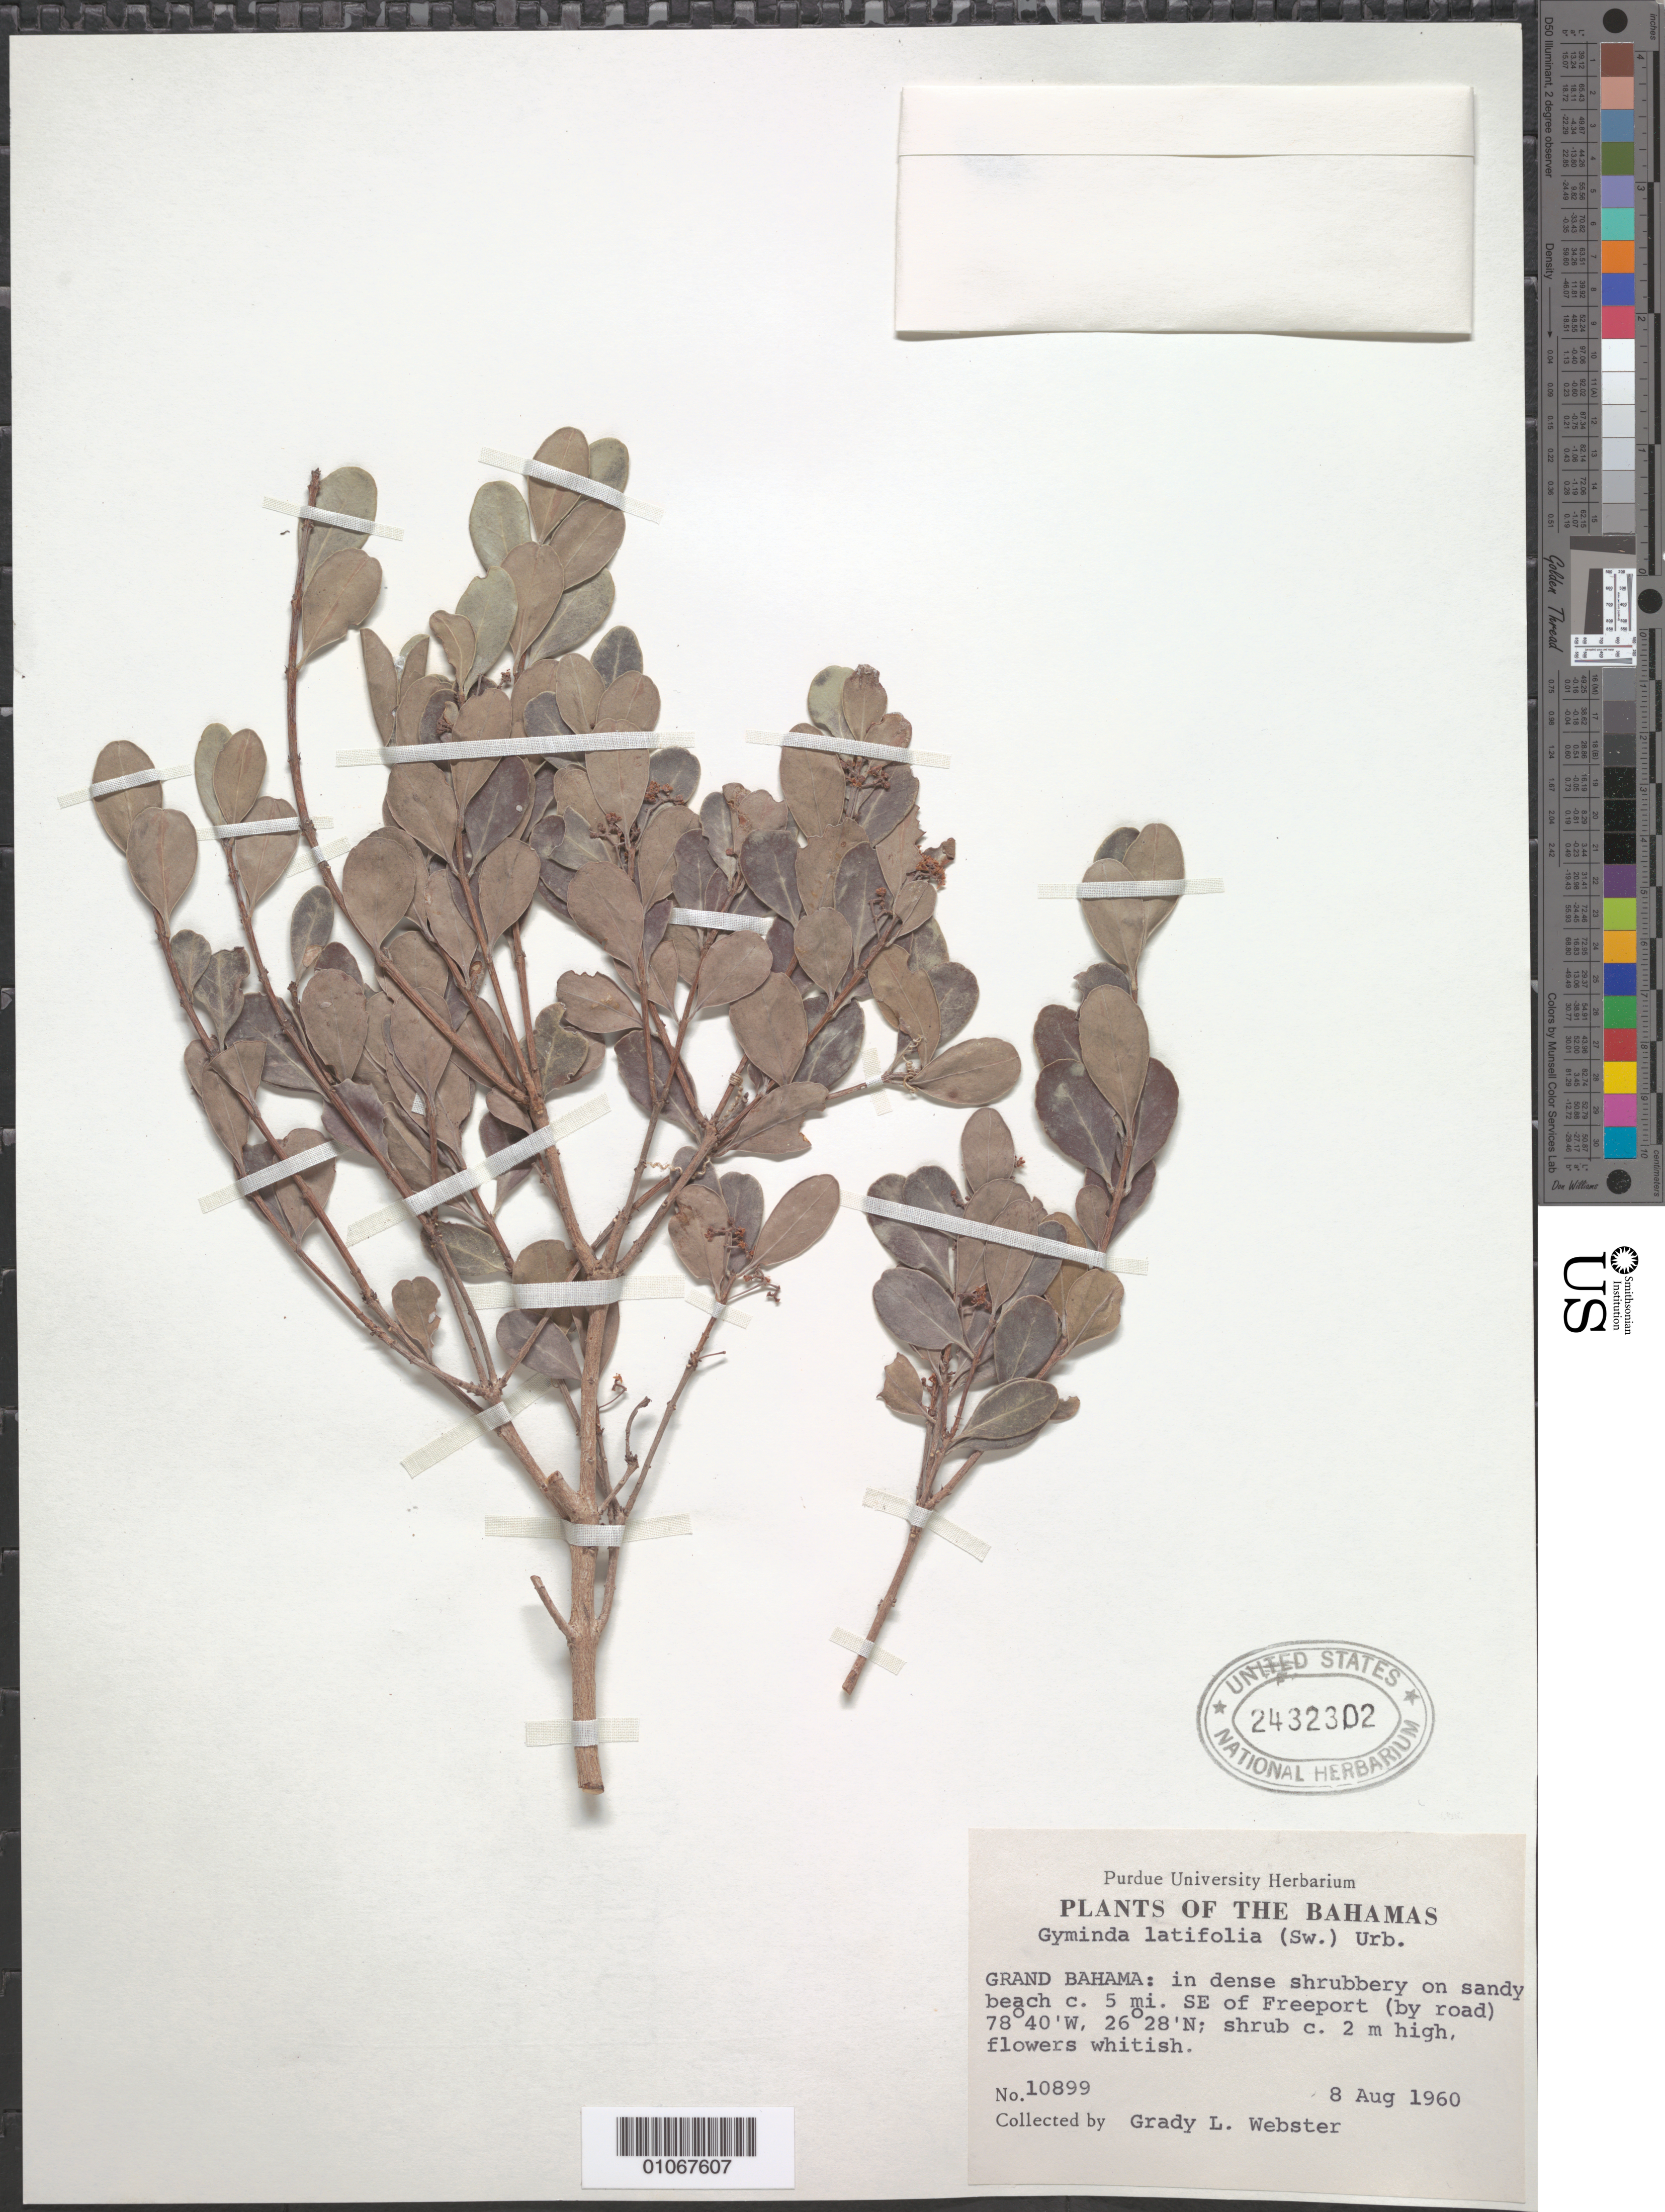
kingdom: Plantae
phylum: Tracheophyta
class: Magnoliopsida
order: Celastrales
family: Celastraceae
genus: Gyminda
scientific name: Gyminda latifolia subsp. latifolia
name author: (Sw.) Urb.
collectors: G. L. Webster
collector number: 10899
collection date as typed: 08 Aug 1960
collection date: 1960-08-08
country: Bahamas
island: Great Bahama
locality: In dense shrubbery on sandy beach c. 5 miles SE of freeport (by road).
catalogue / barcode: US 2432302